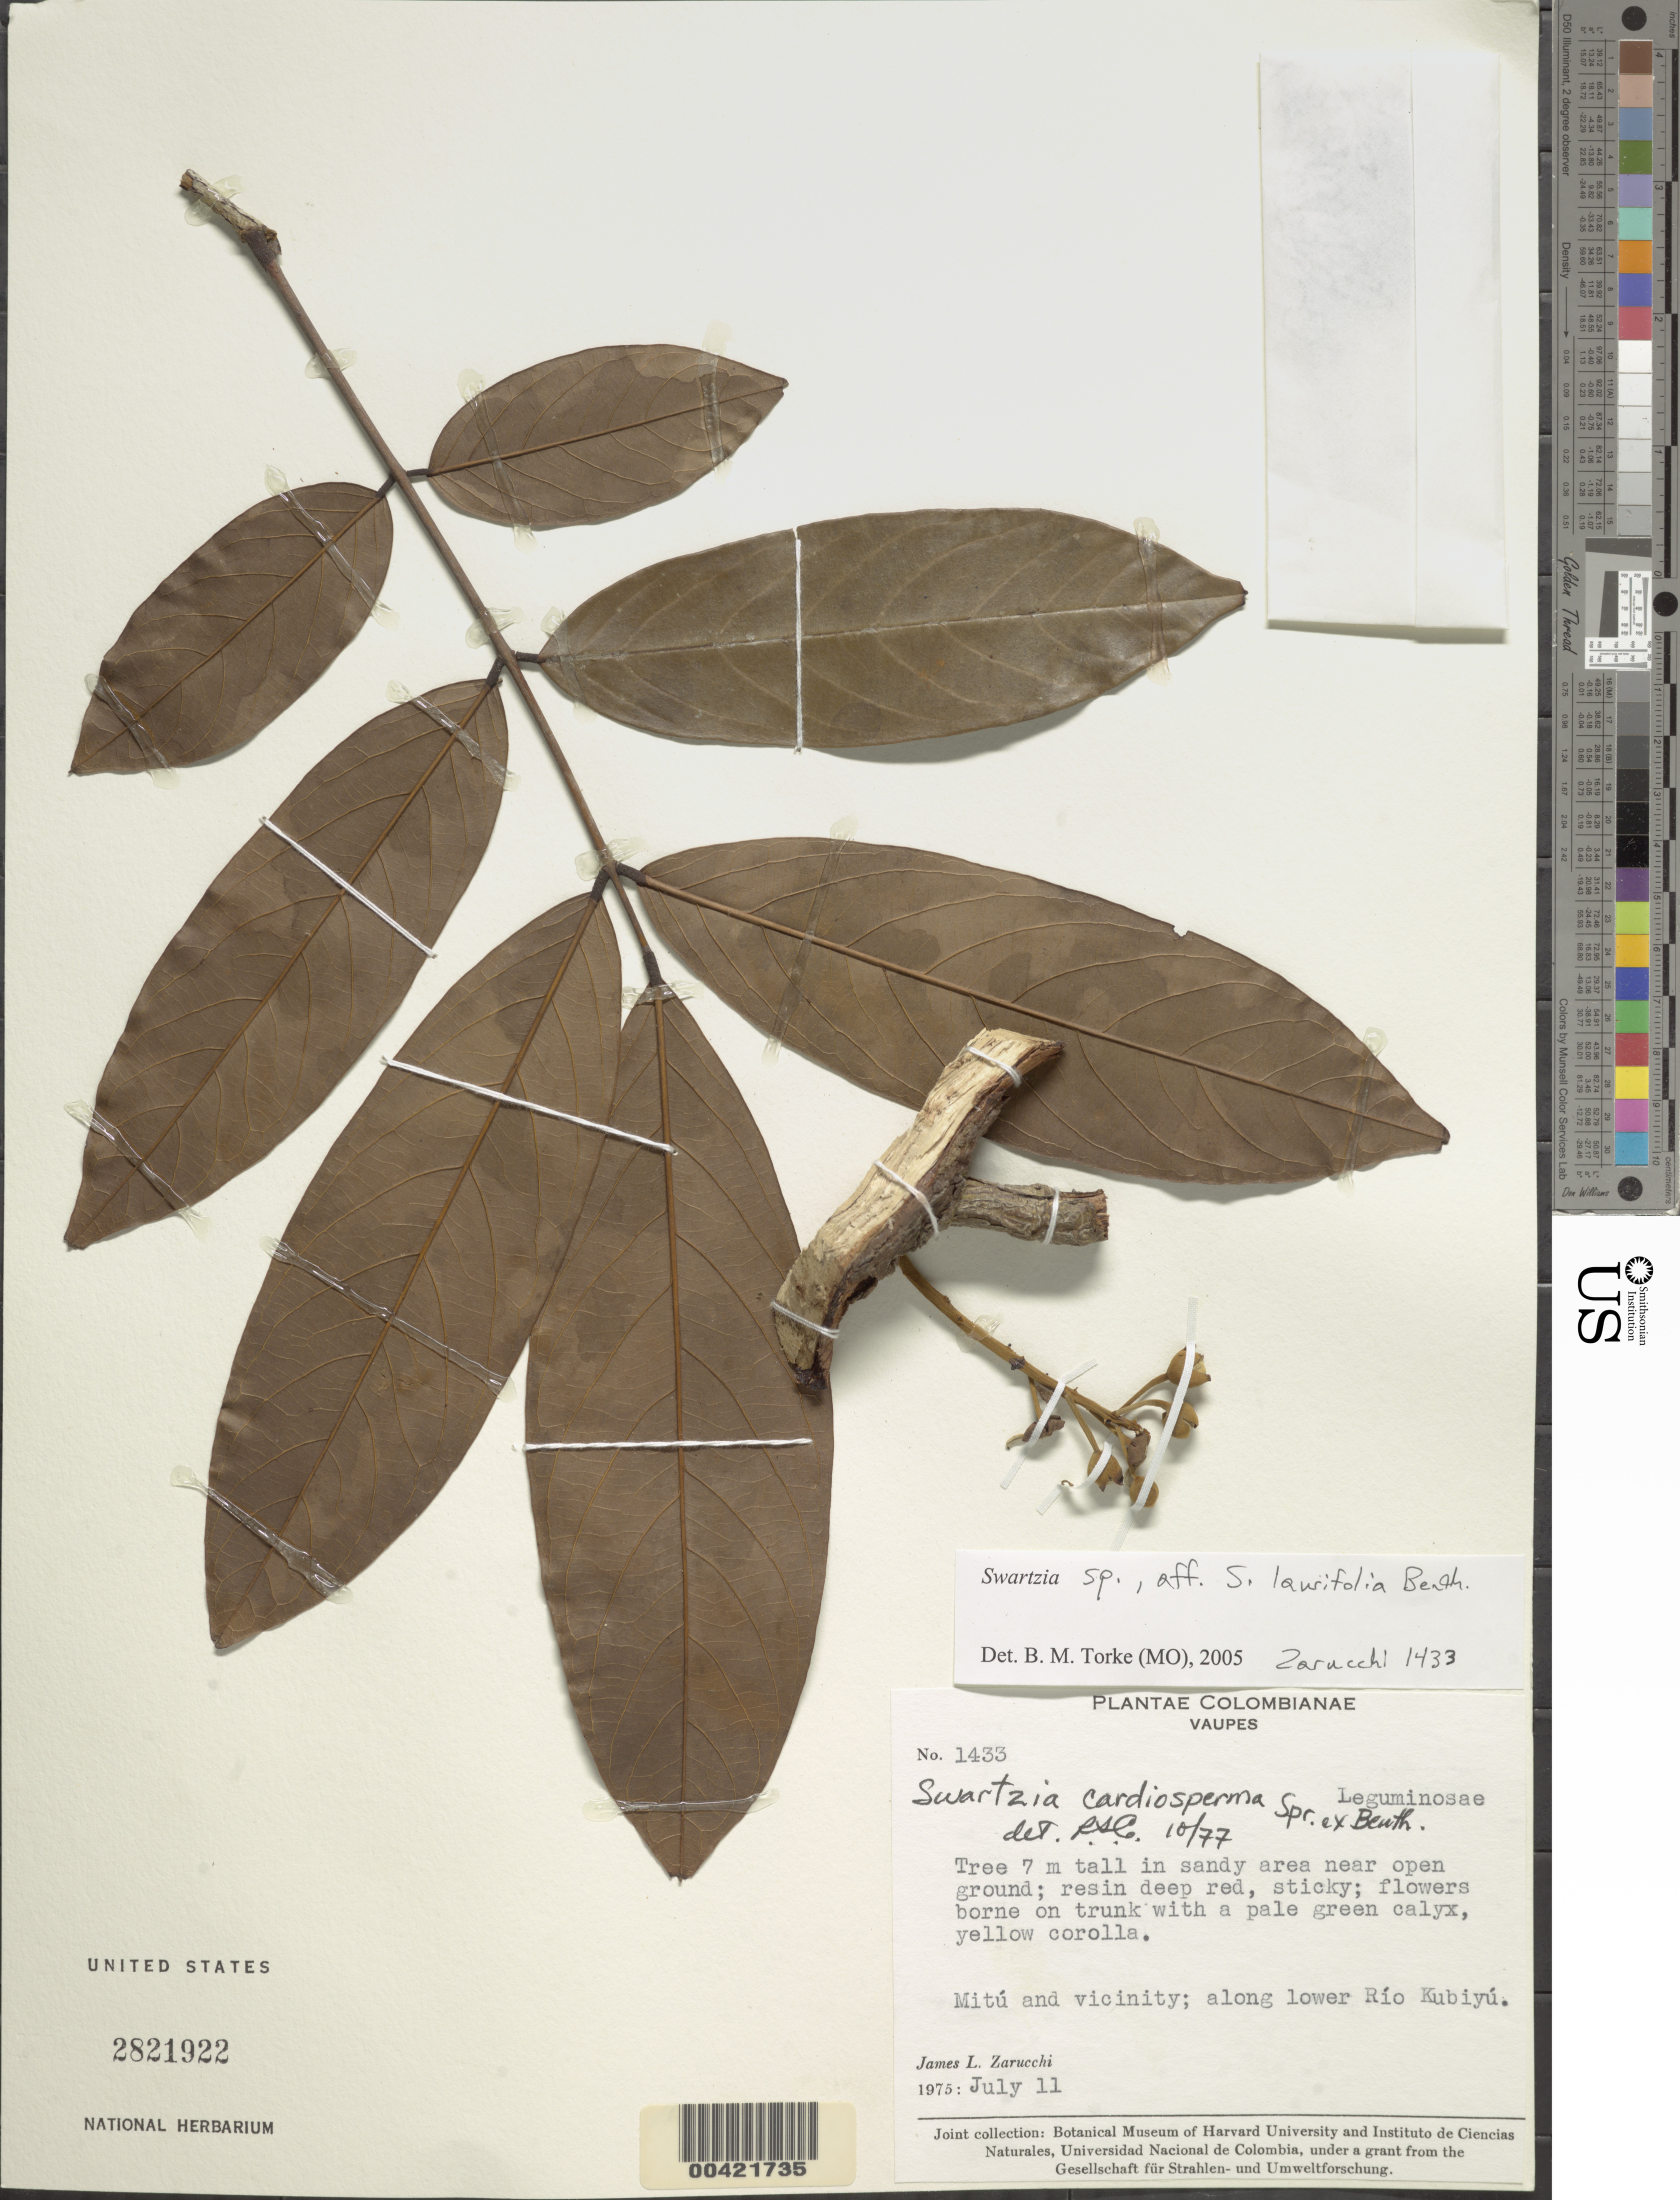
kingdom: Plantae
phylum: Tracheophyta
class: Magnoliopsida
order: Fabales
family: Fabaceae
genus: Swartzia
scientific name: Swartzia sp. nov. aff. laurifolia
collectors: J. L. Zarucchi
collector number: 1433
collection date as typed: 11 Jul 1975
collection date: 1975-07-11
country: Colombia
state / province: Vaupés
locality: Mitu and vicinity; along lower Rio Kubiyu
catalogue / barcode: US 2821922